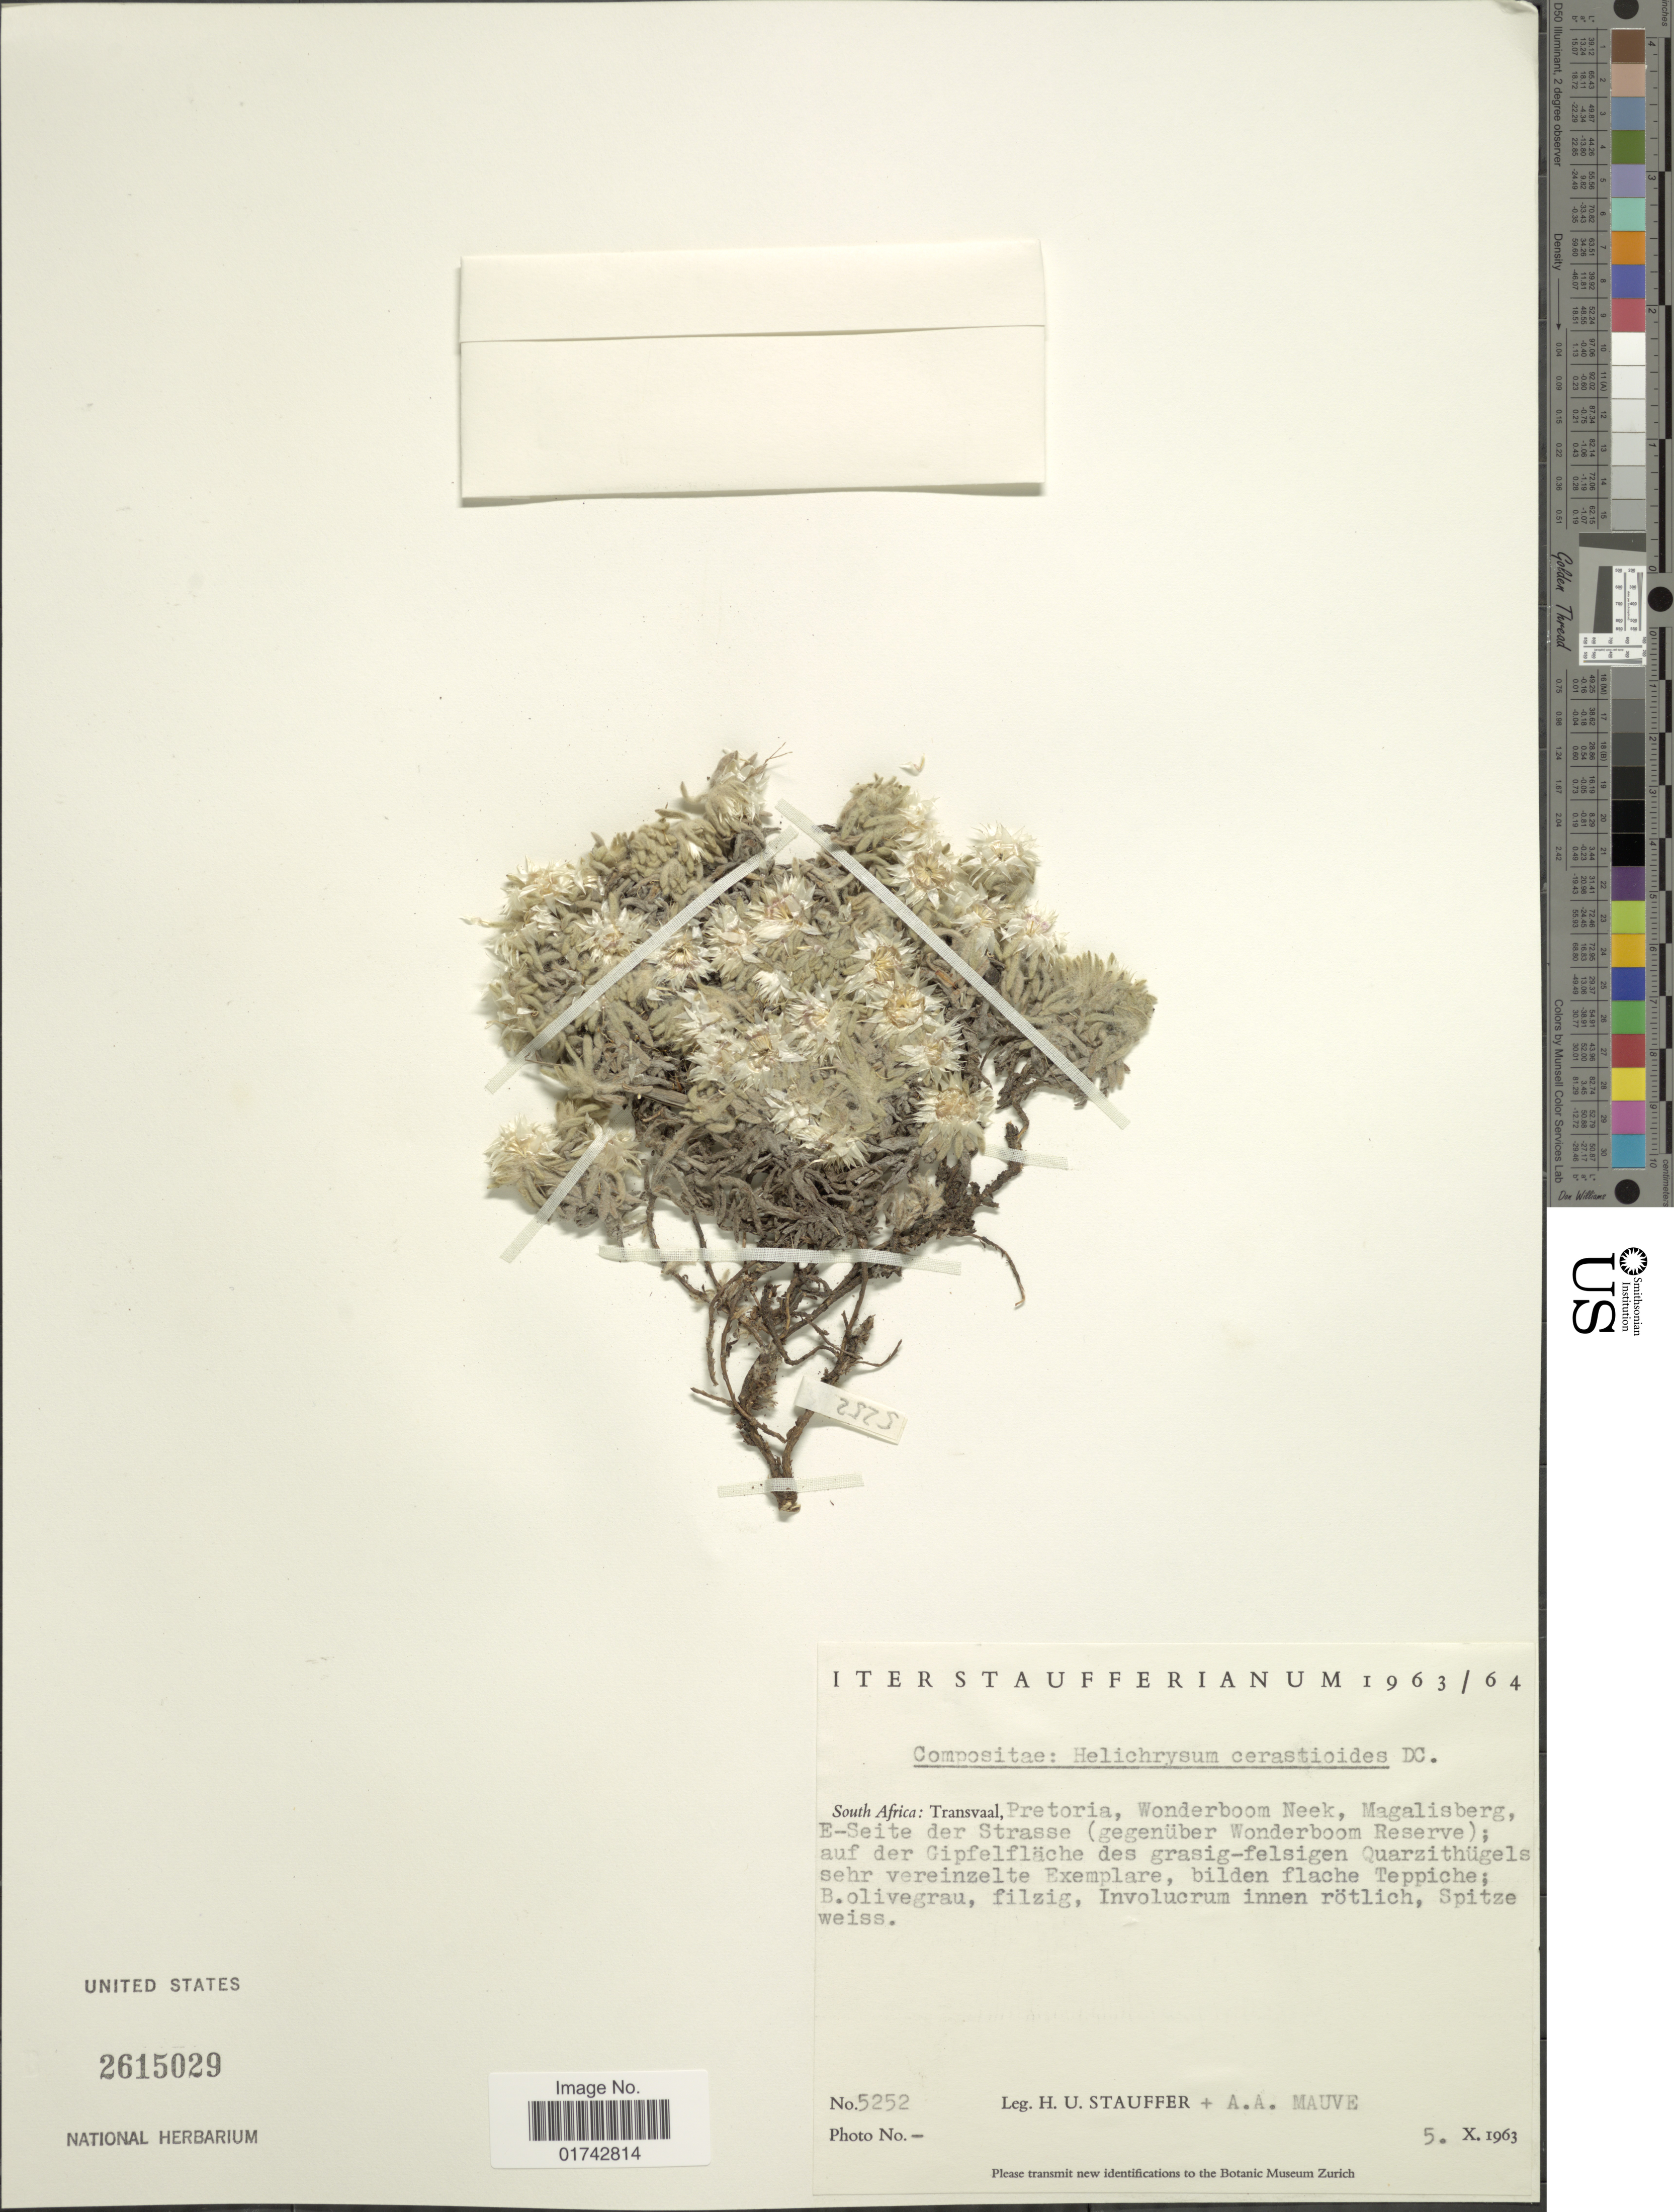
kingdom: Plantae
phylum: Tracheophyta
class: Magnoliopsida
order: Asterales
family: Asteraceae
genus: Helichrysum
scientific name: Helichrysum cerastioides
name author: DC.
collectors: H. U. Stauffer & A. Mauve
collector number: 5252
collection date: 1963-10-05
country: South Africa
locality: Transvaal, Pretoria, Wonderboom Neek, Magalisberg, E-Seite der Strasse (gegenüber Wonderboom Reserve)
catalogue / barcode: US 2615029